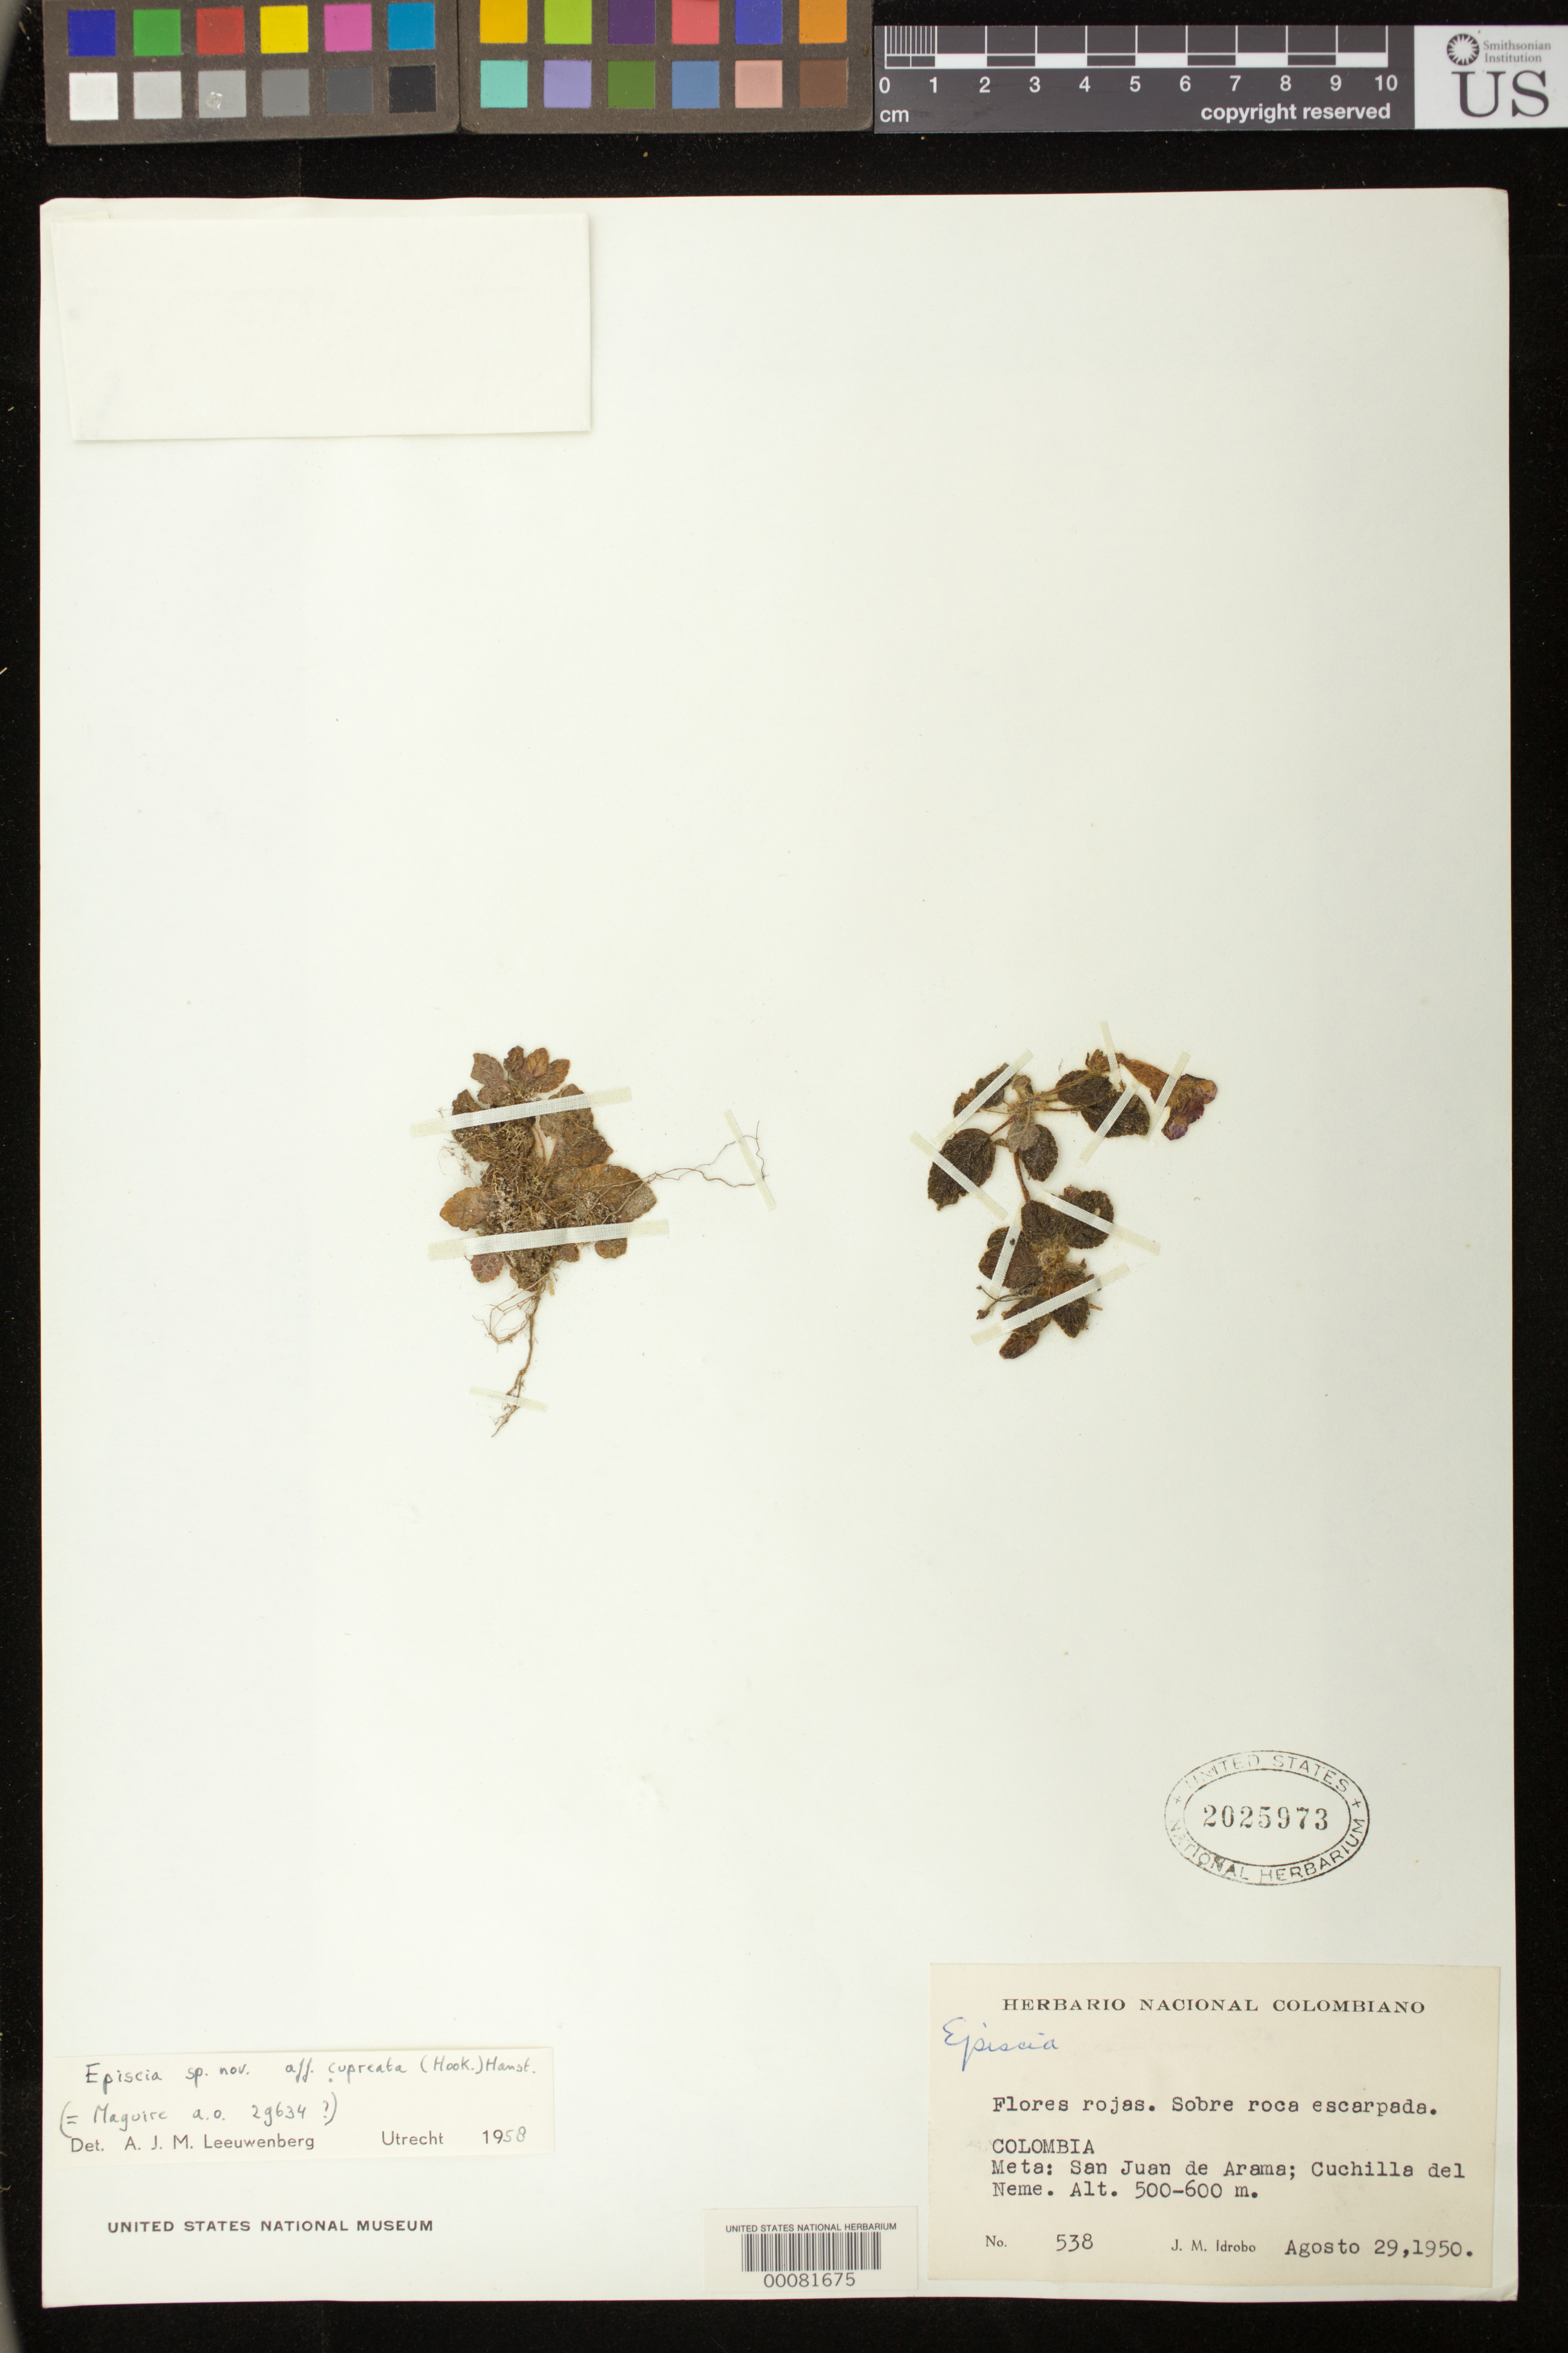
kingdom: Plantae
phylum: Tracheophyta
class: Magnoliopsida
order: Lamiales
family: Gesneriaceae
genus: Episcia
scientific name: Episcia cupreata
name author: (Hook.) Hanst.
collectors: J. M. Idrobo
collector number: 538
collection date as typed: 29 Aug 1950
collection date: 1950-08-29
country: Colombia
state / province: Meta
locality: San Juan de Arama, Cuchilla del Neme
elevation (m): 500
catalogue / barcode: US 2025973